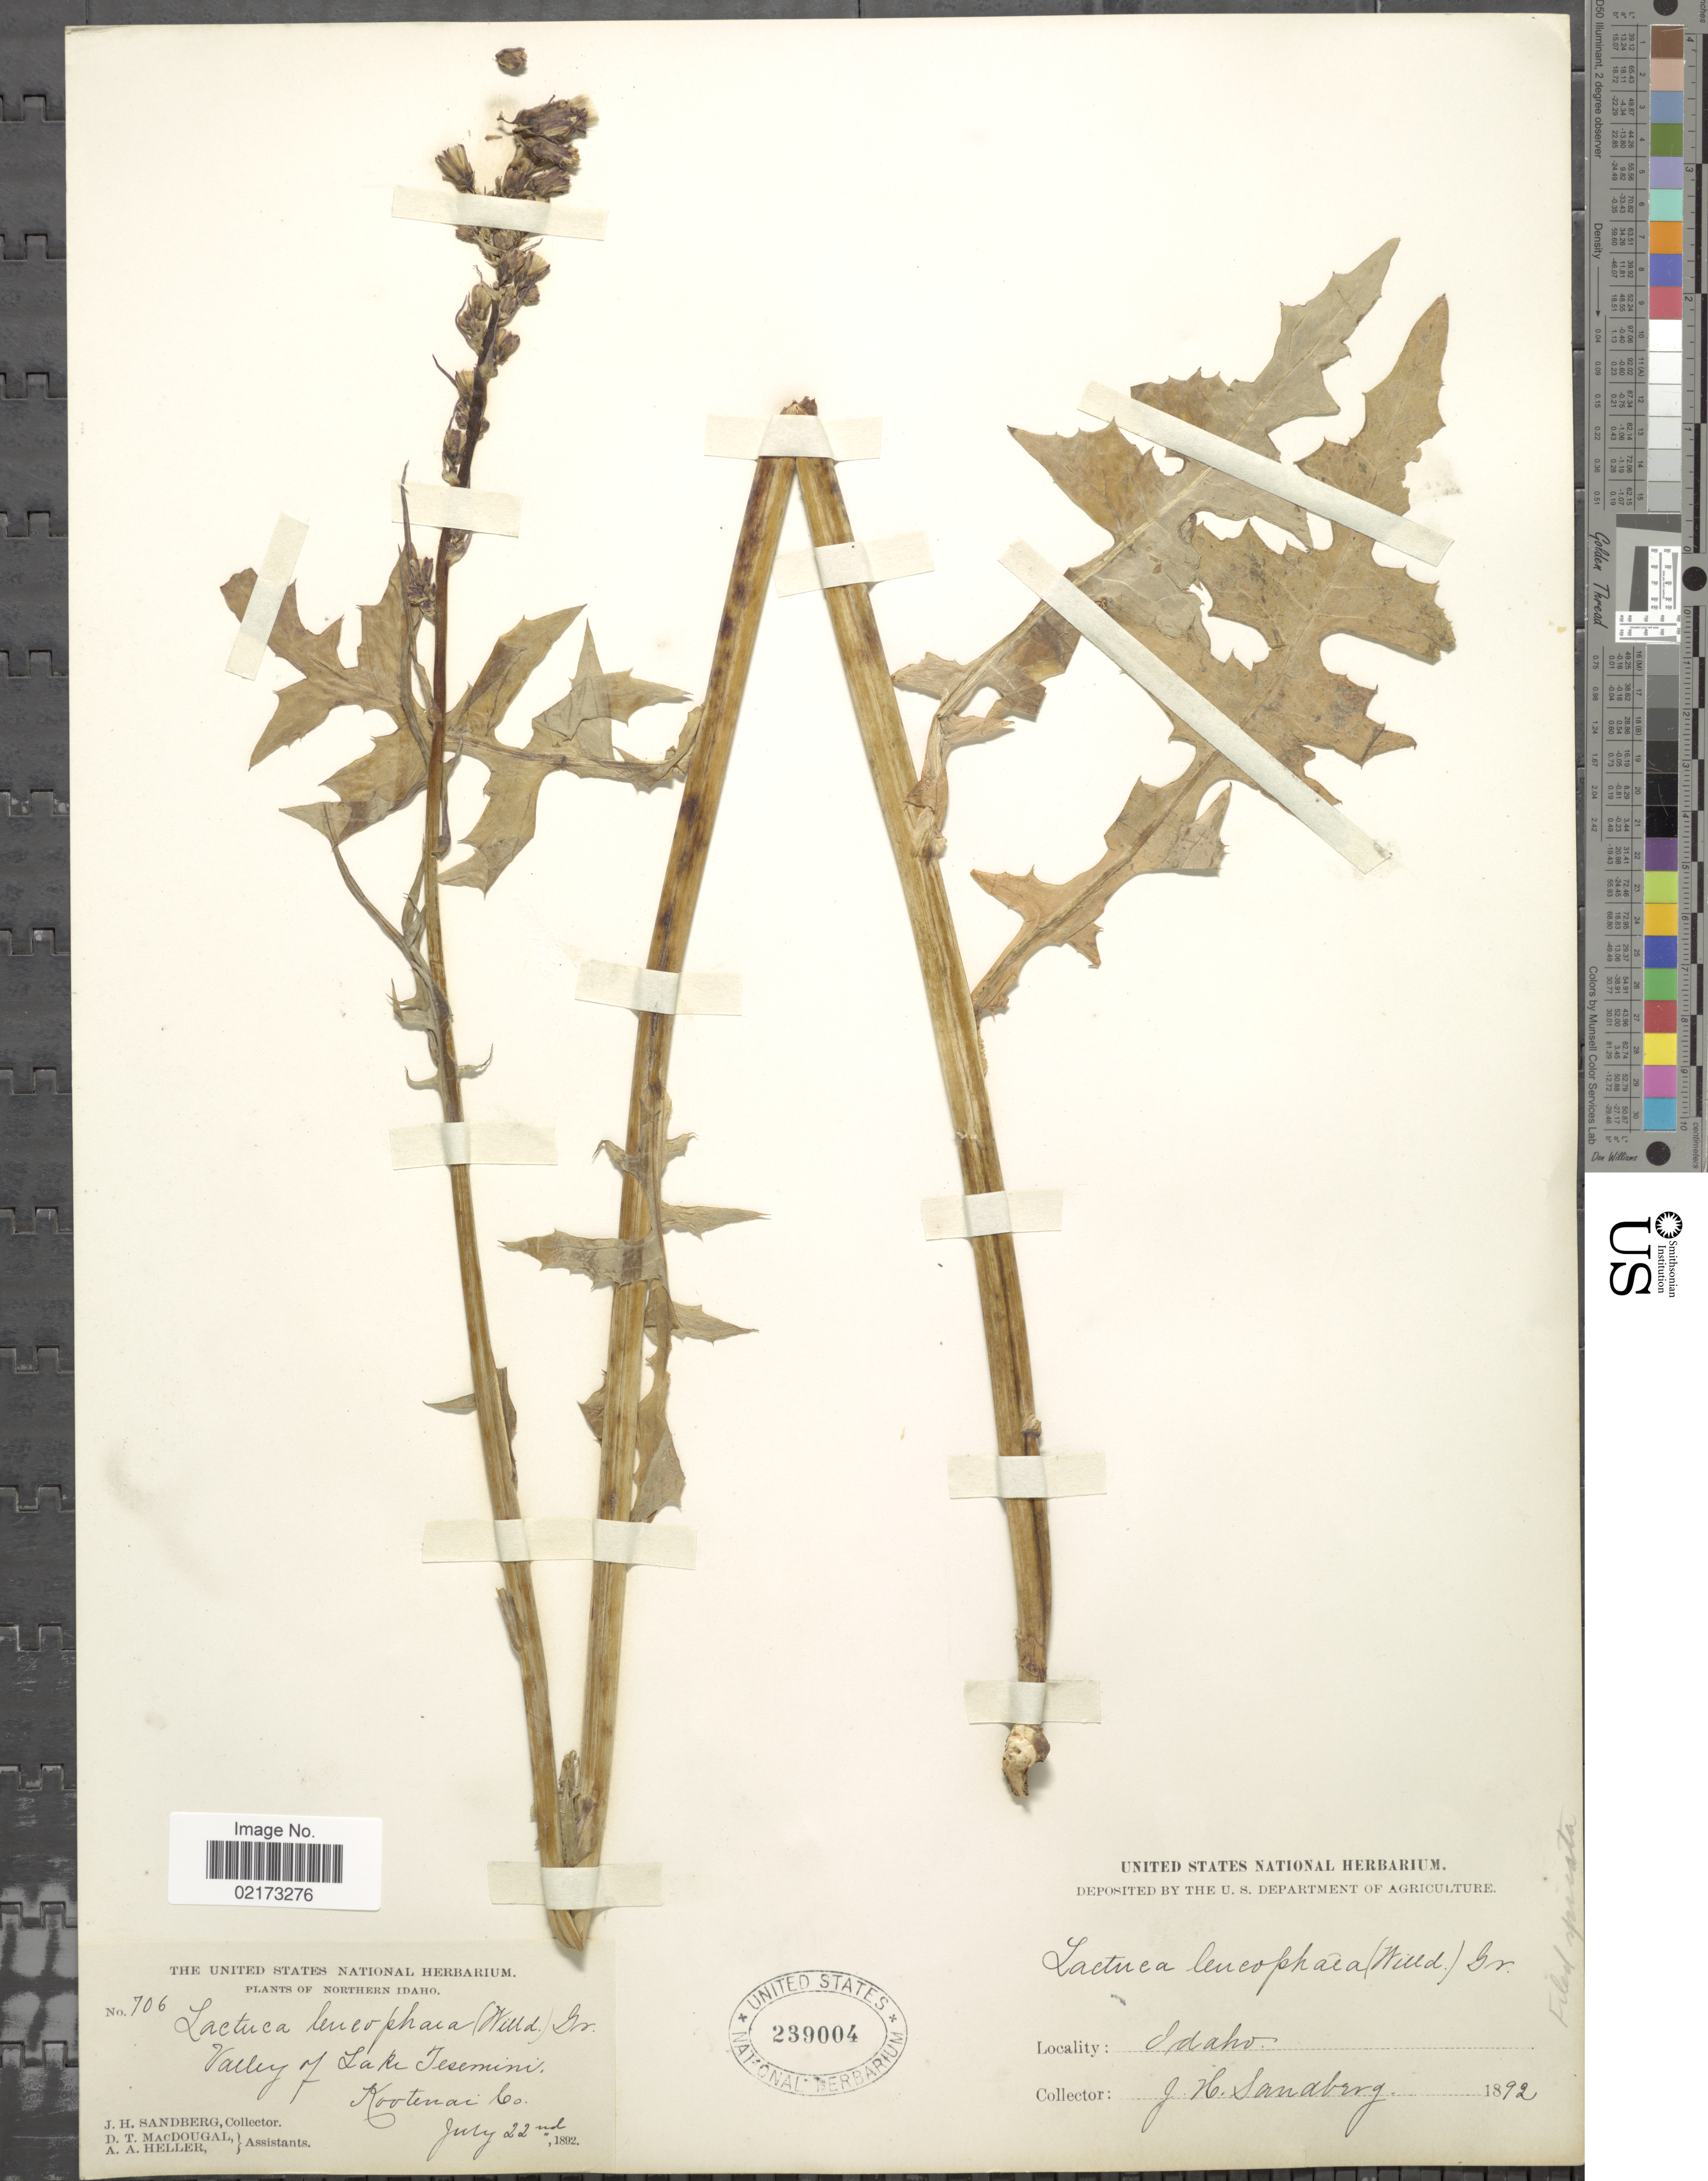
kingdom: Plantae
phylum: Tracheophyta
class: Magnoliopsida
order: Asterales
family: Asteraceae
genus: Lactuca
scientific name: Lactuca biennis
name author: (Moench) Fernald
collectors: J. H. Sandberg, D. T. MacDougal & A. A. Heller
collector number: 706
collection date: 1892-07-22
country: United States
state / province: Idaho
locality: Northern Idaho, Valley of Lake Tesemini, Kootenai Co.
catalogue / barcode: US 239004